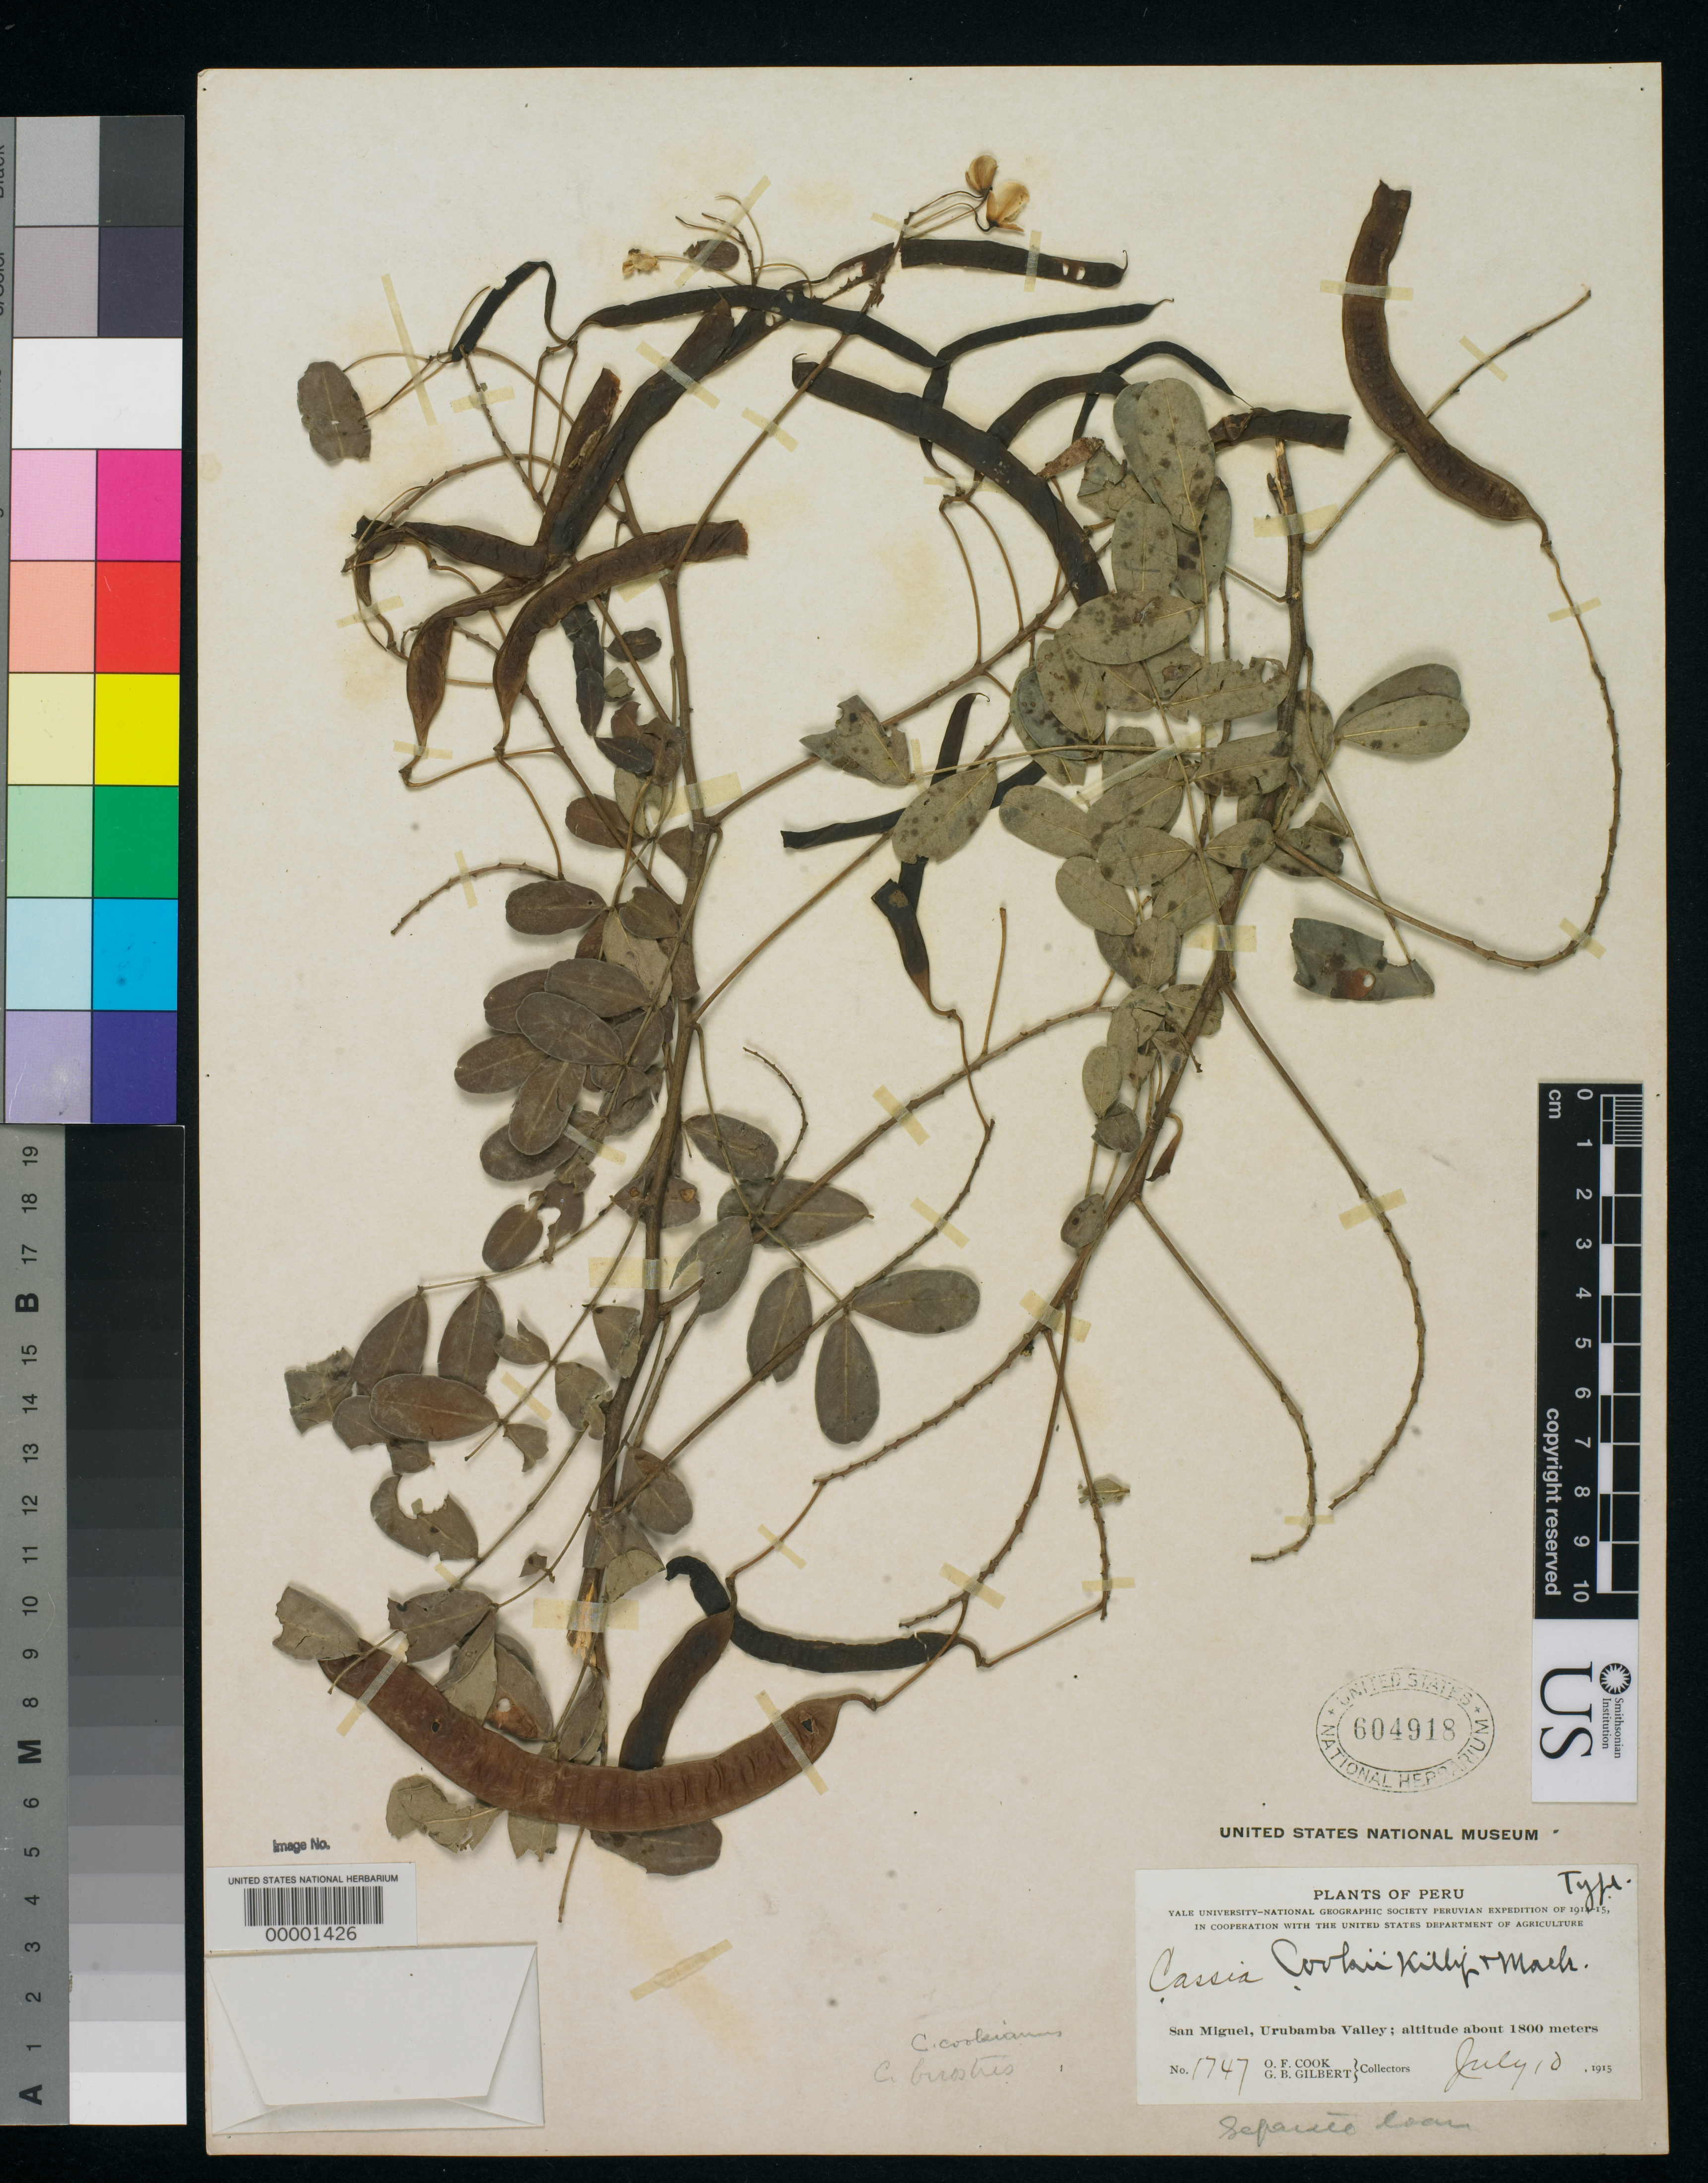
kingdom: Plantae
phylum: Tracheophyta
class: Magnoliopsida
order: Fabales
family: Fabaceae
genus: Cassia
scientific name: Cassia cookii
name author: Killip & J.F. Macbr.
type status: Holotype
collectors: O. F. Cook & G. B. Gilbert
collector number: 1747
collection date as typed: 10 Aug 1915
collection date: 1915-08-10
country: Peru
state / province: Cusco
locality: San Miguel, Urubamba Valley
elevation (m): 1800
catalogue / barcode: US 604918